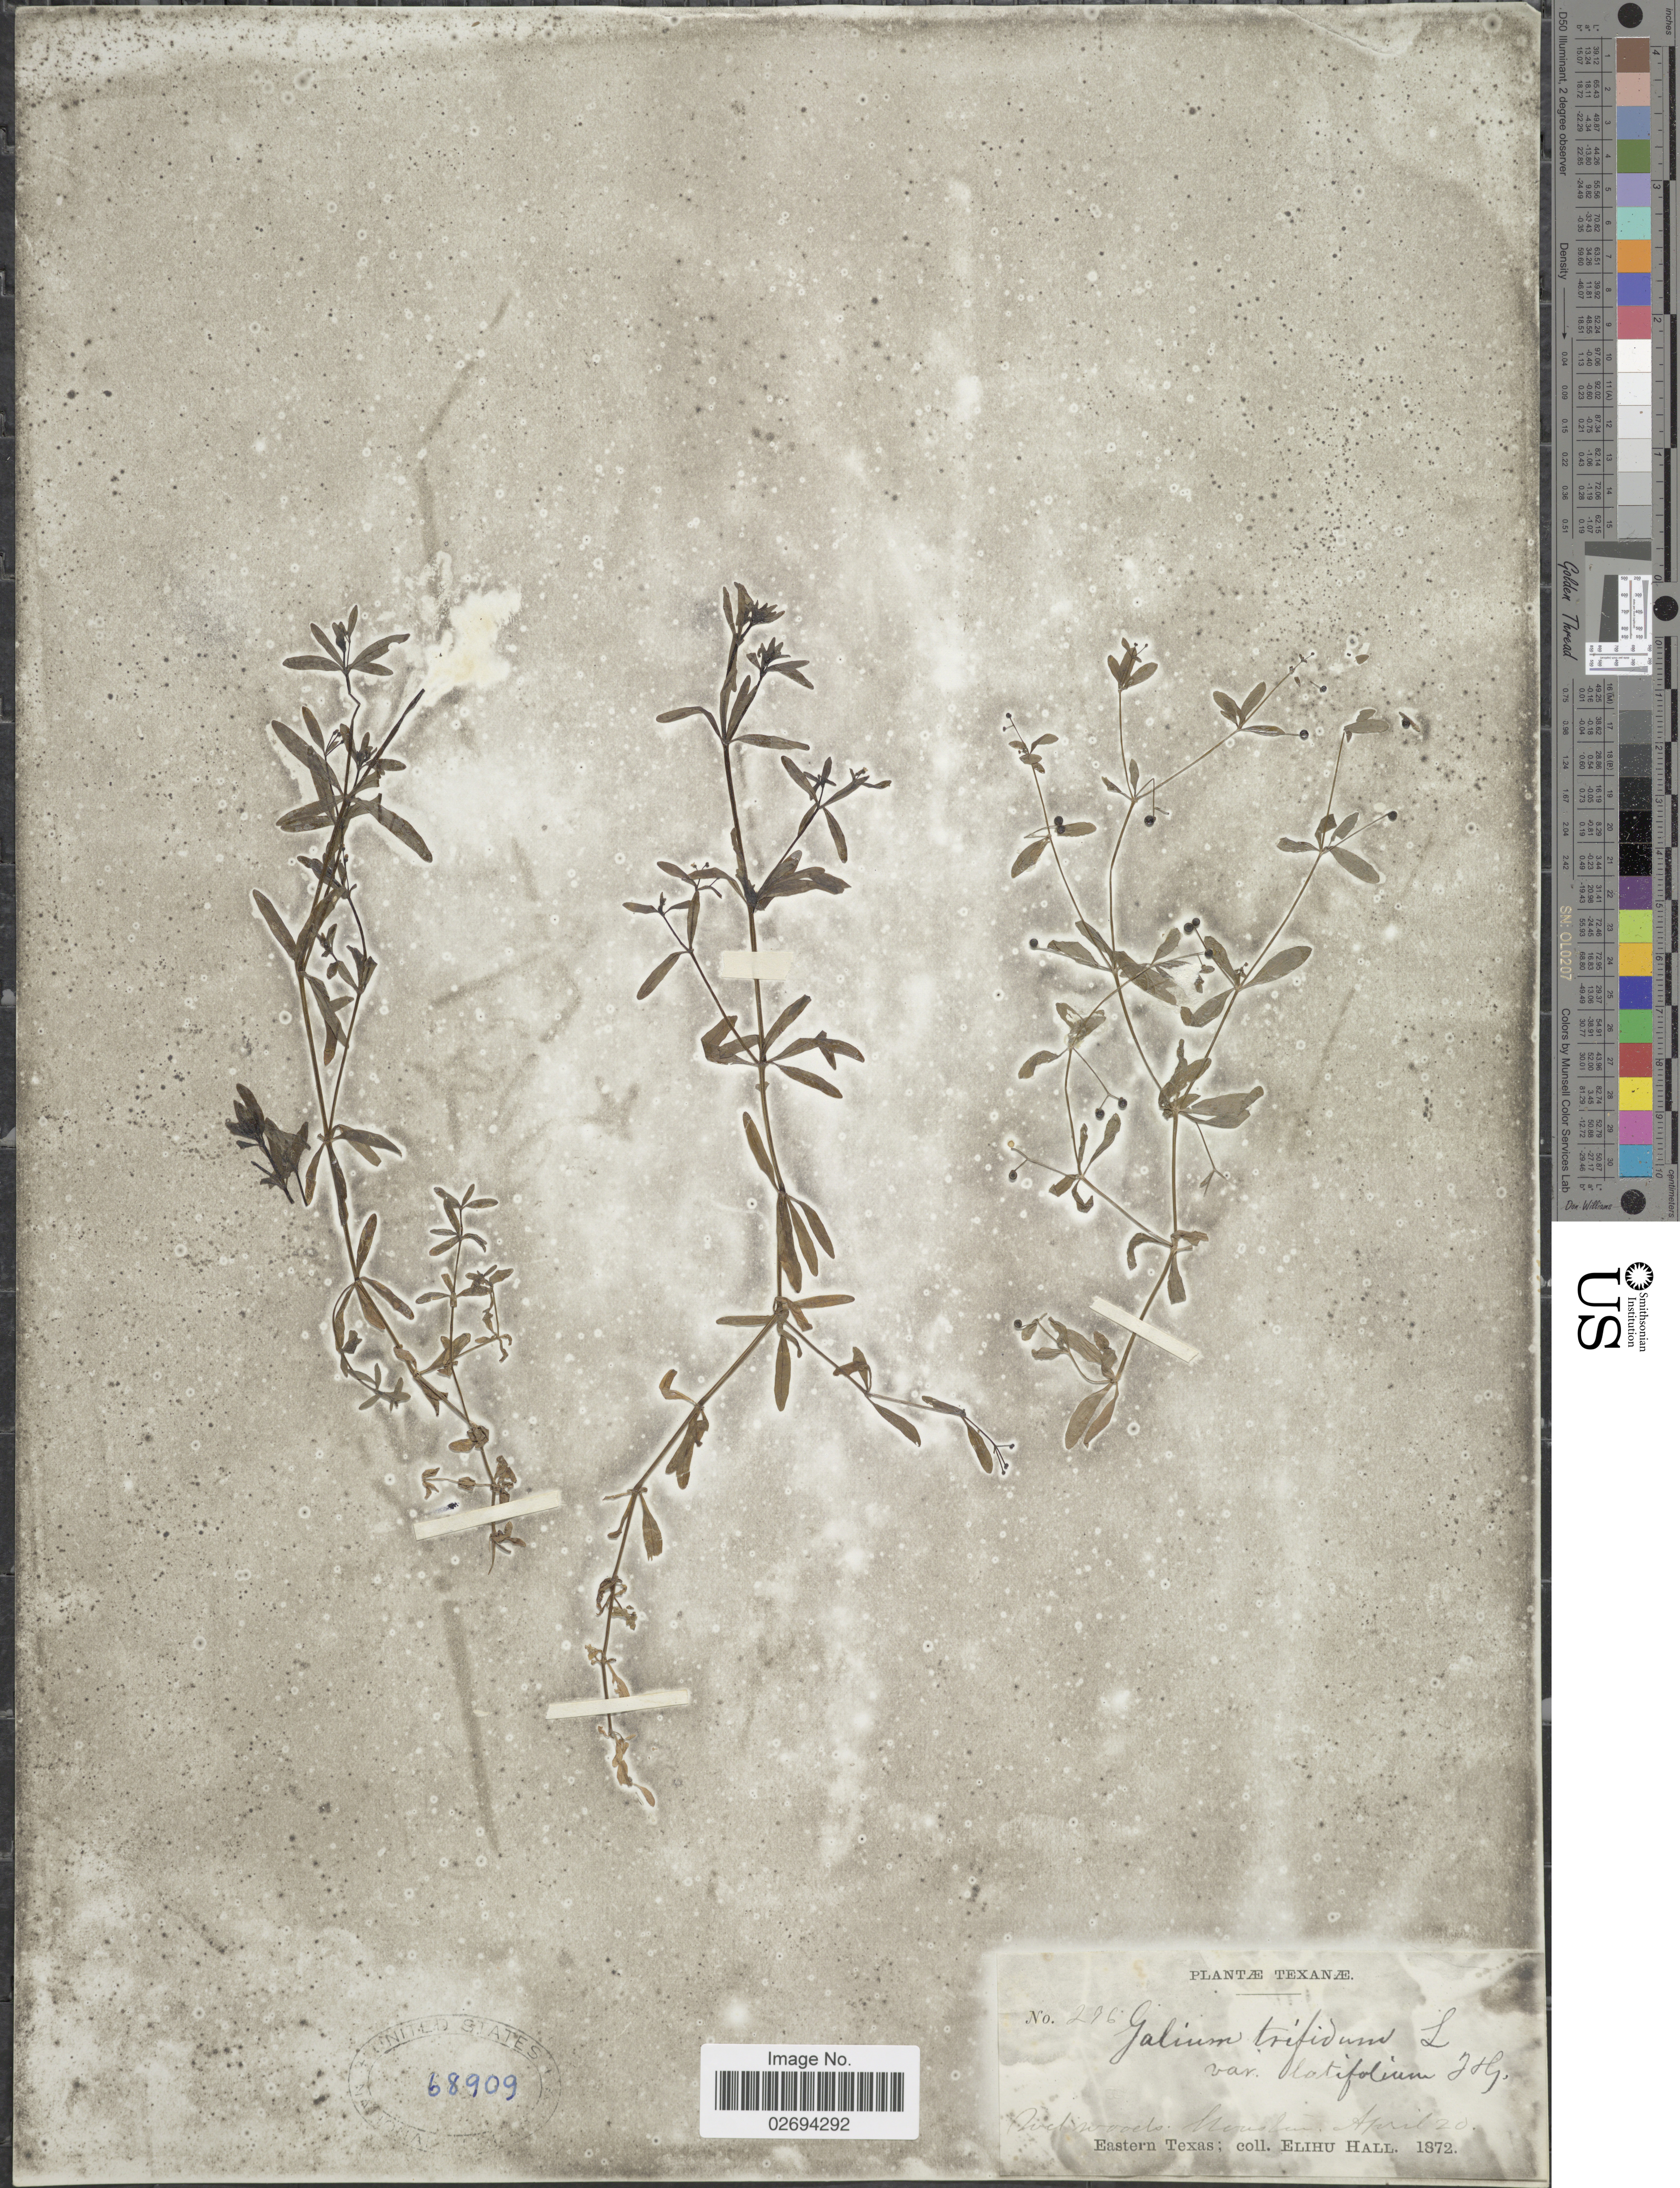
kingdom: Plantae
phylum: Tracheophyta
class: Magnoliopsida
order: Gentianales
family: Rubiaceae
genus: Galium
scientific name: Galium trifidum var. latifolium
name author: Torr.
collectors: E. Hall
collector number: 276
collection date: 1872-04-20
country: United States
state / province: Texas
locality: Houston, Eastern Texas.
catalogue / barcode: US 68909